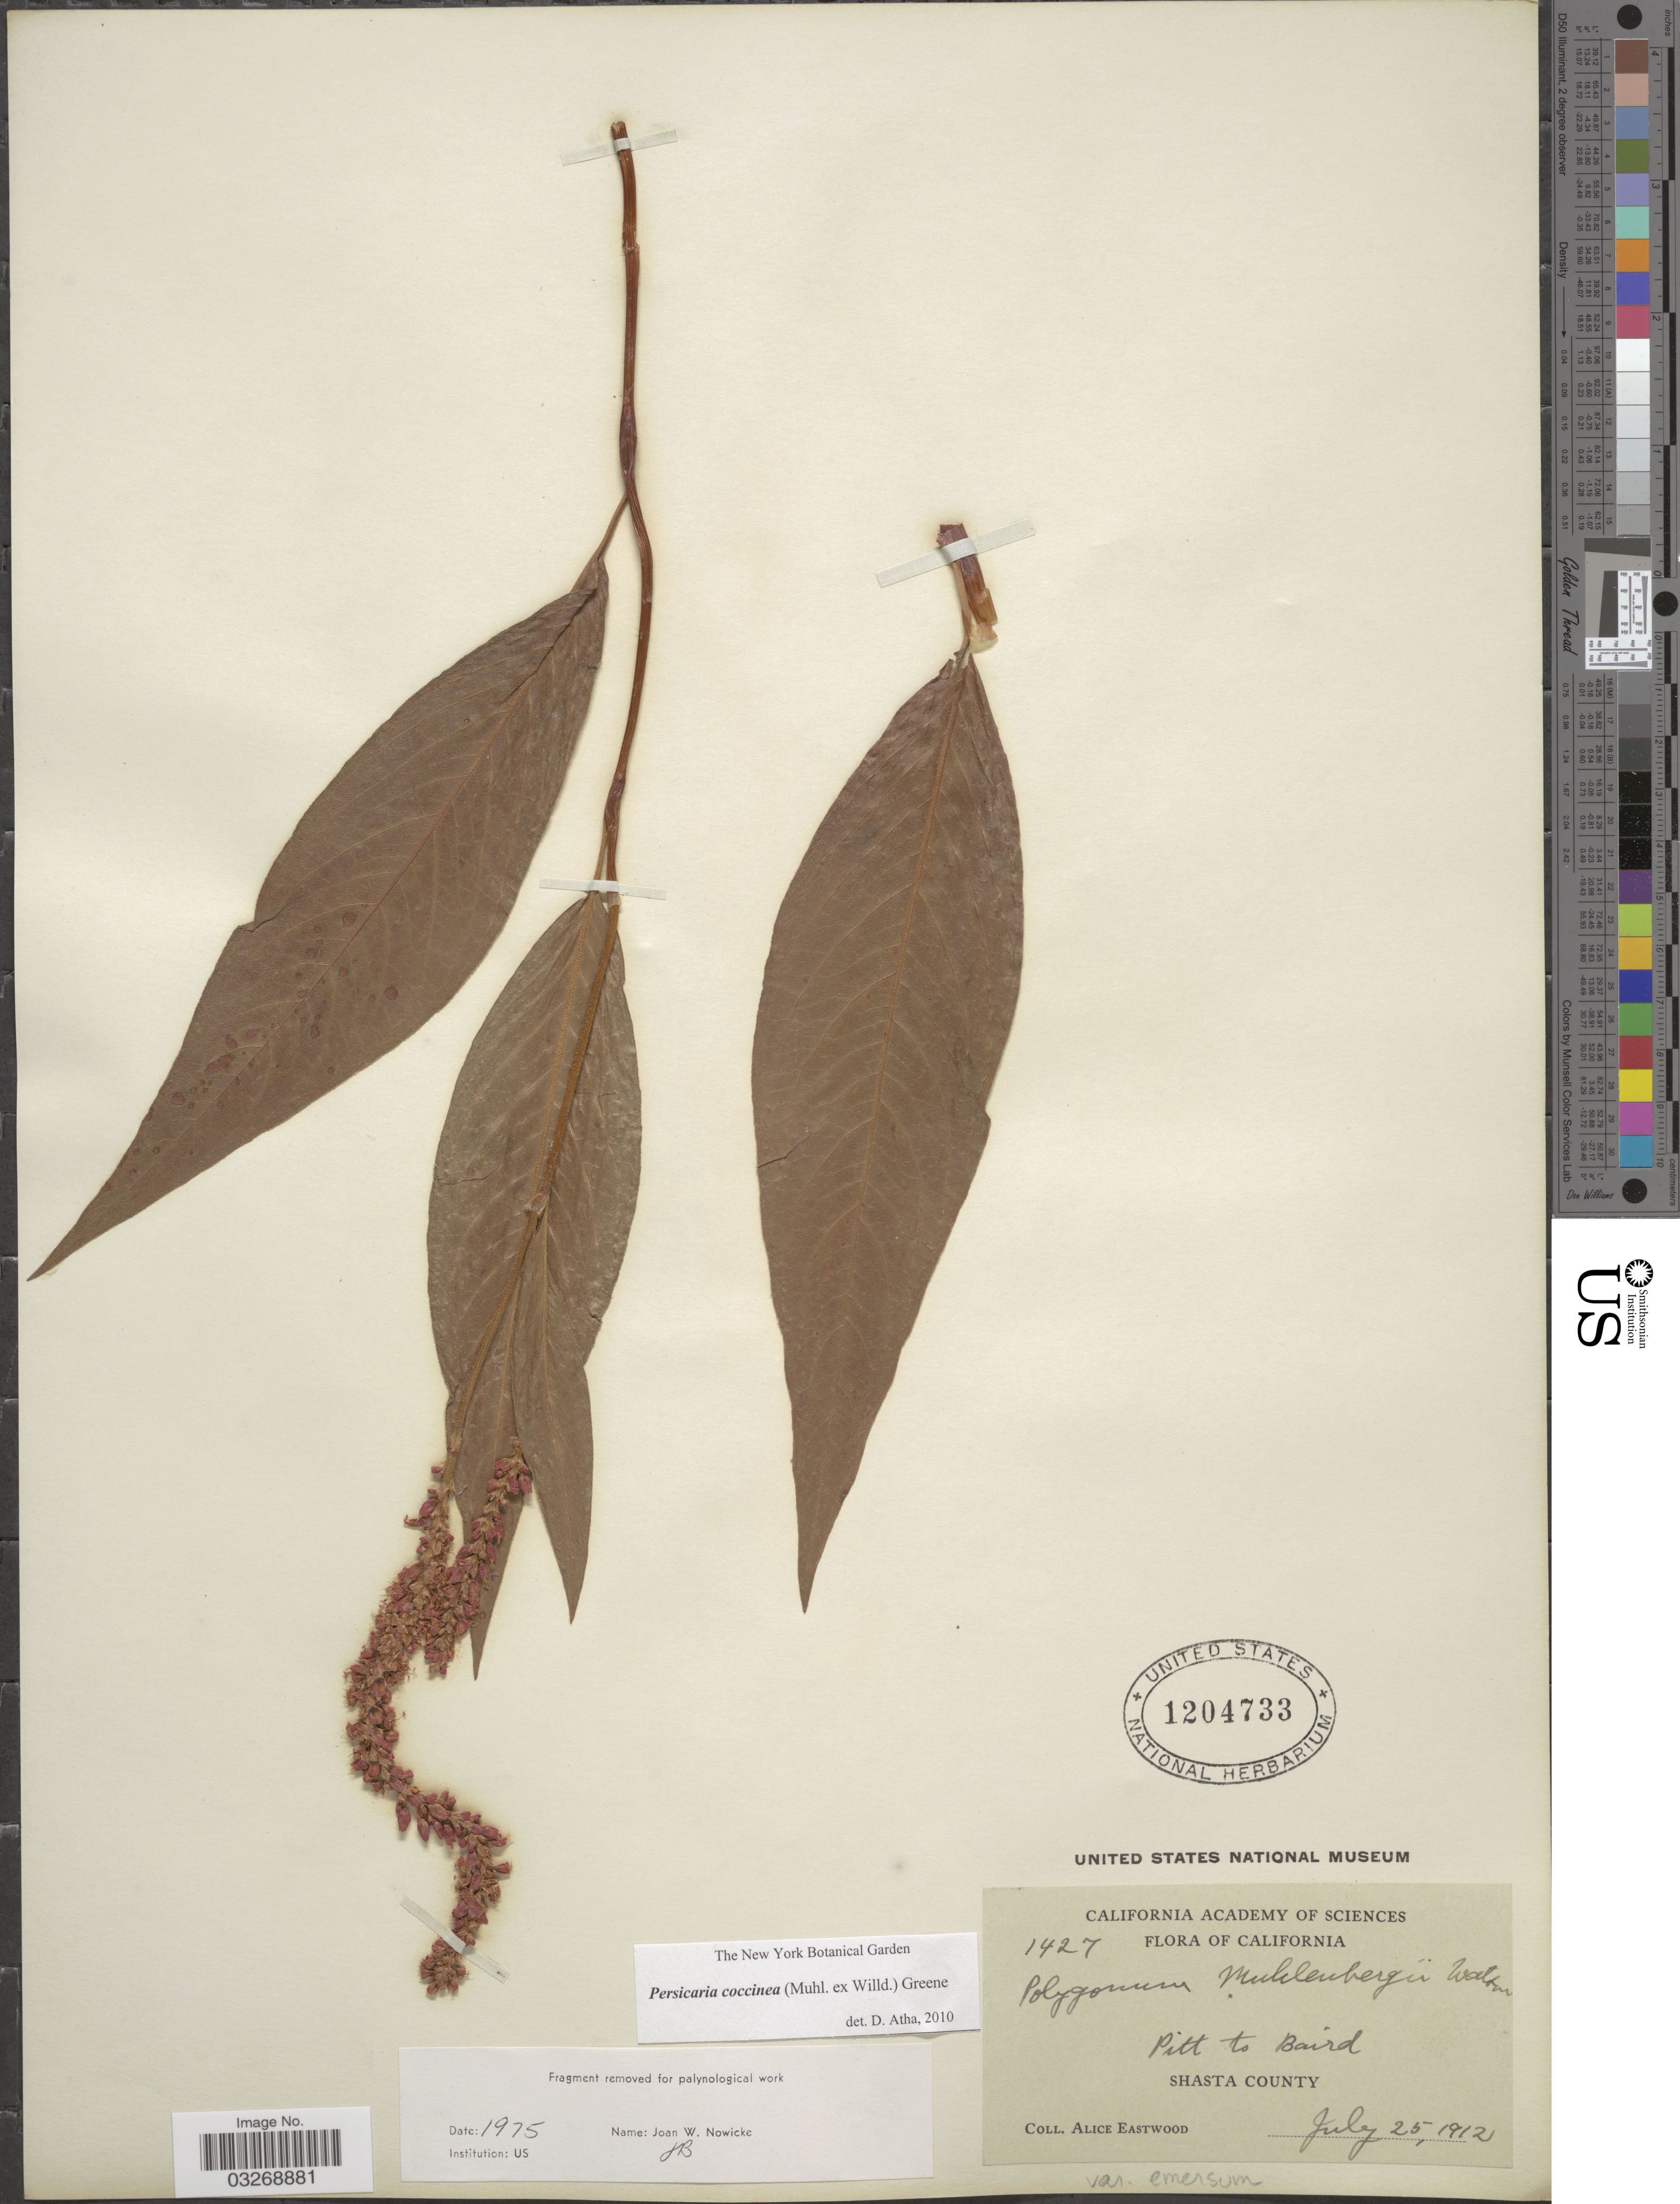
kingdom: Plantae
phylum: Tracheophyta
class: Magnoliopsida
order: Caryophyllales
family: Polygonaceae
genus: Persicaria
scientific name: Persicaria coccinea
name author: (Muhl. ex Willd.) Greene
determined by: Atha, D. E.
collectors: A. Eastwood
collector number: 1427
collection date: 1912-07-25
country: United States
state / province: California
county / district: Shasta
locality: Pitt to Baird. Shasta County.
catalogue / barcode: US 1204733